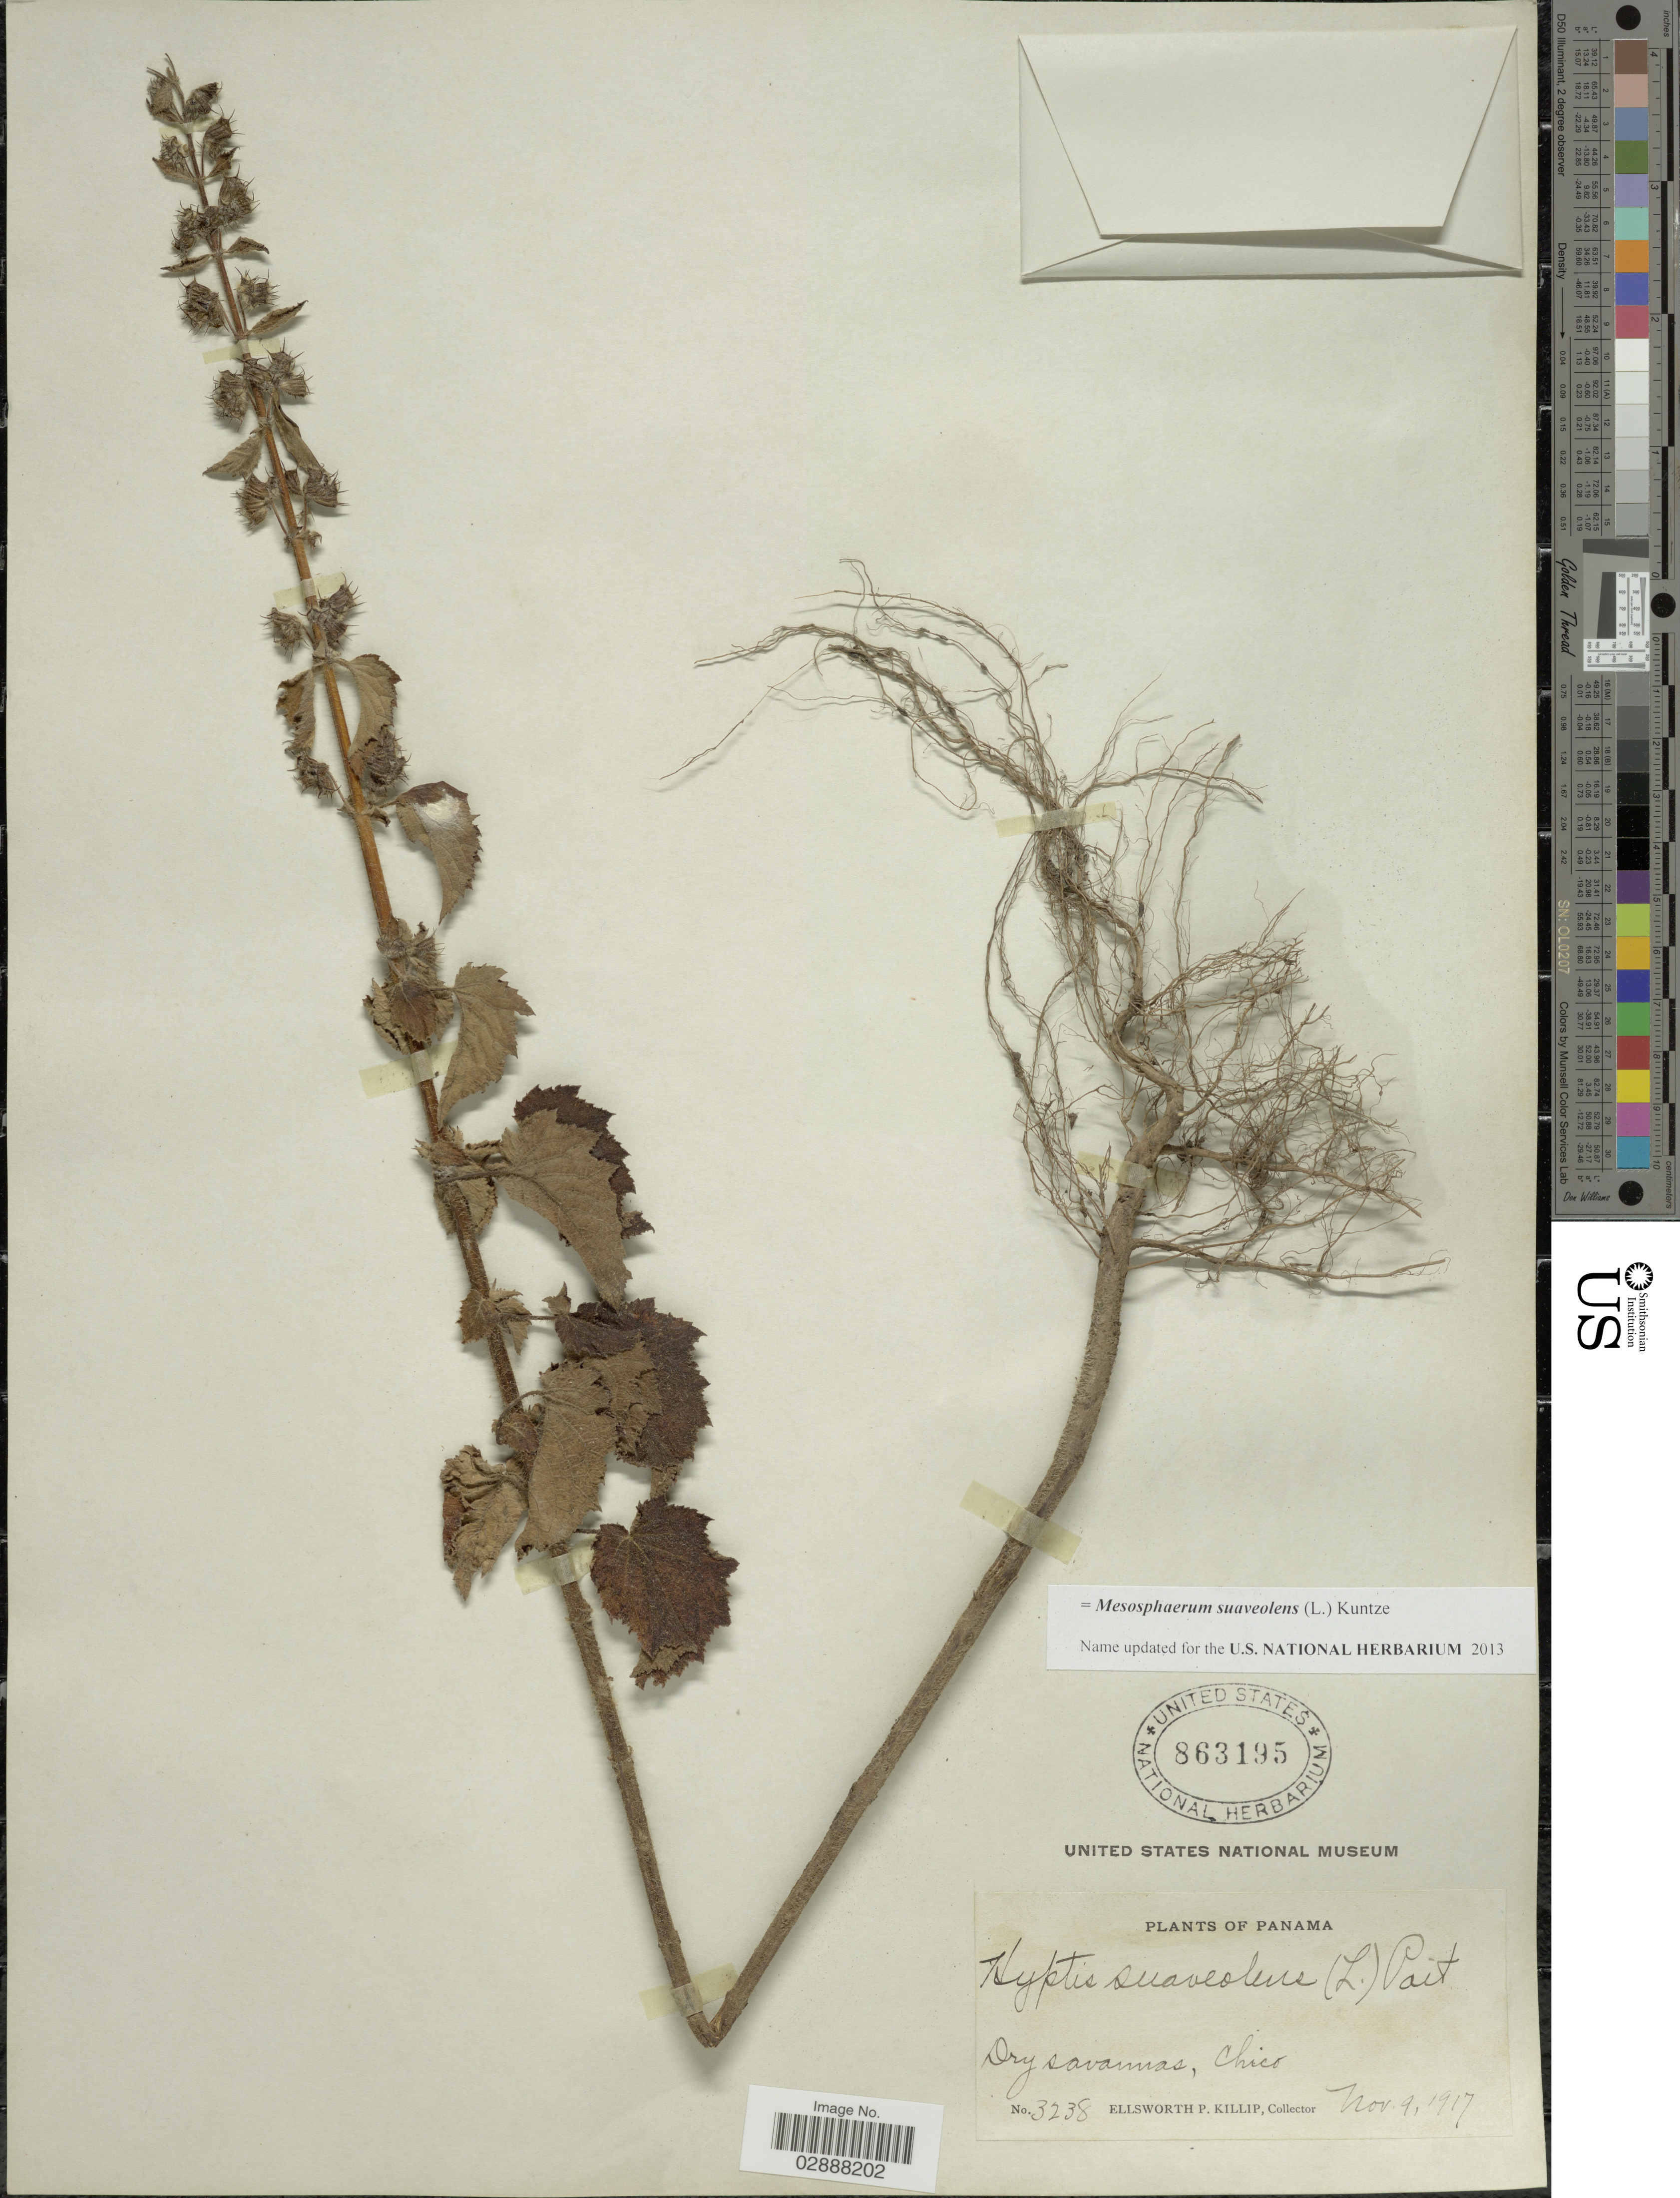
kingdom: Plantae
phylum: Tracheophyta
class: Magnoliopsida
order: Lamiales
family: Lamiaceae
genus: Mesosphaerum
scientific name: Mesosphaerum suaveolens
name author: (L.) Kuntze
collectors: E. P. Killip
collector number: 3238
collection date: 1917-11-09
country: Panama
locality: Dry savannas, Chico.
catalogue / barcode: US 863195